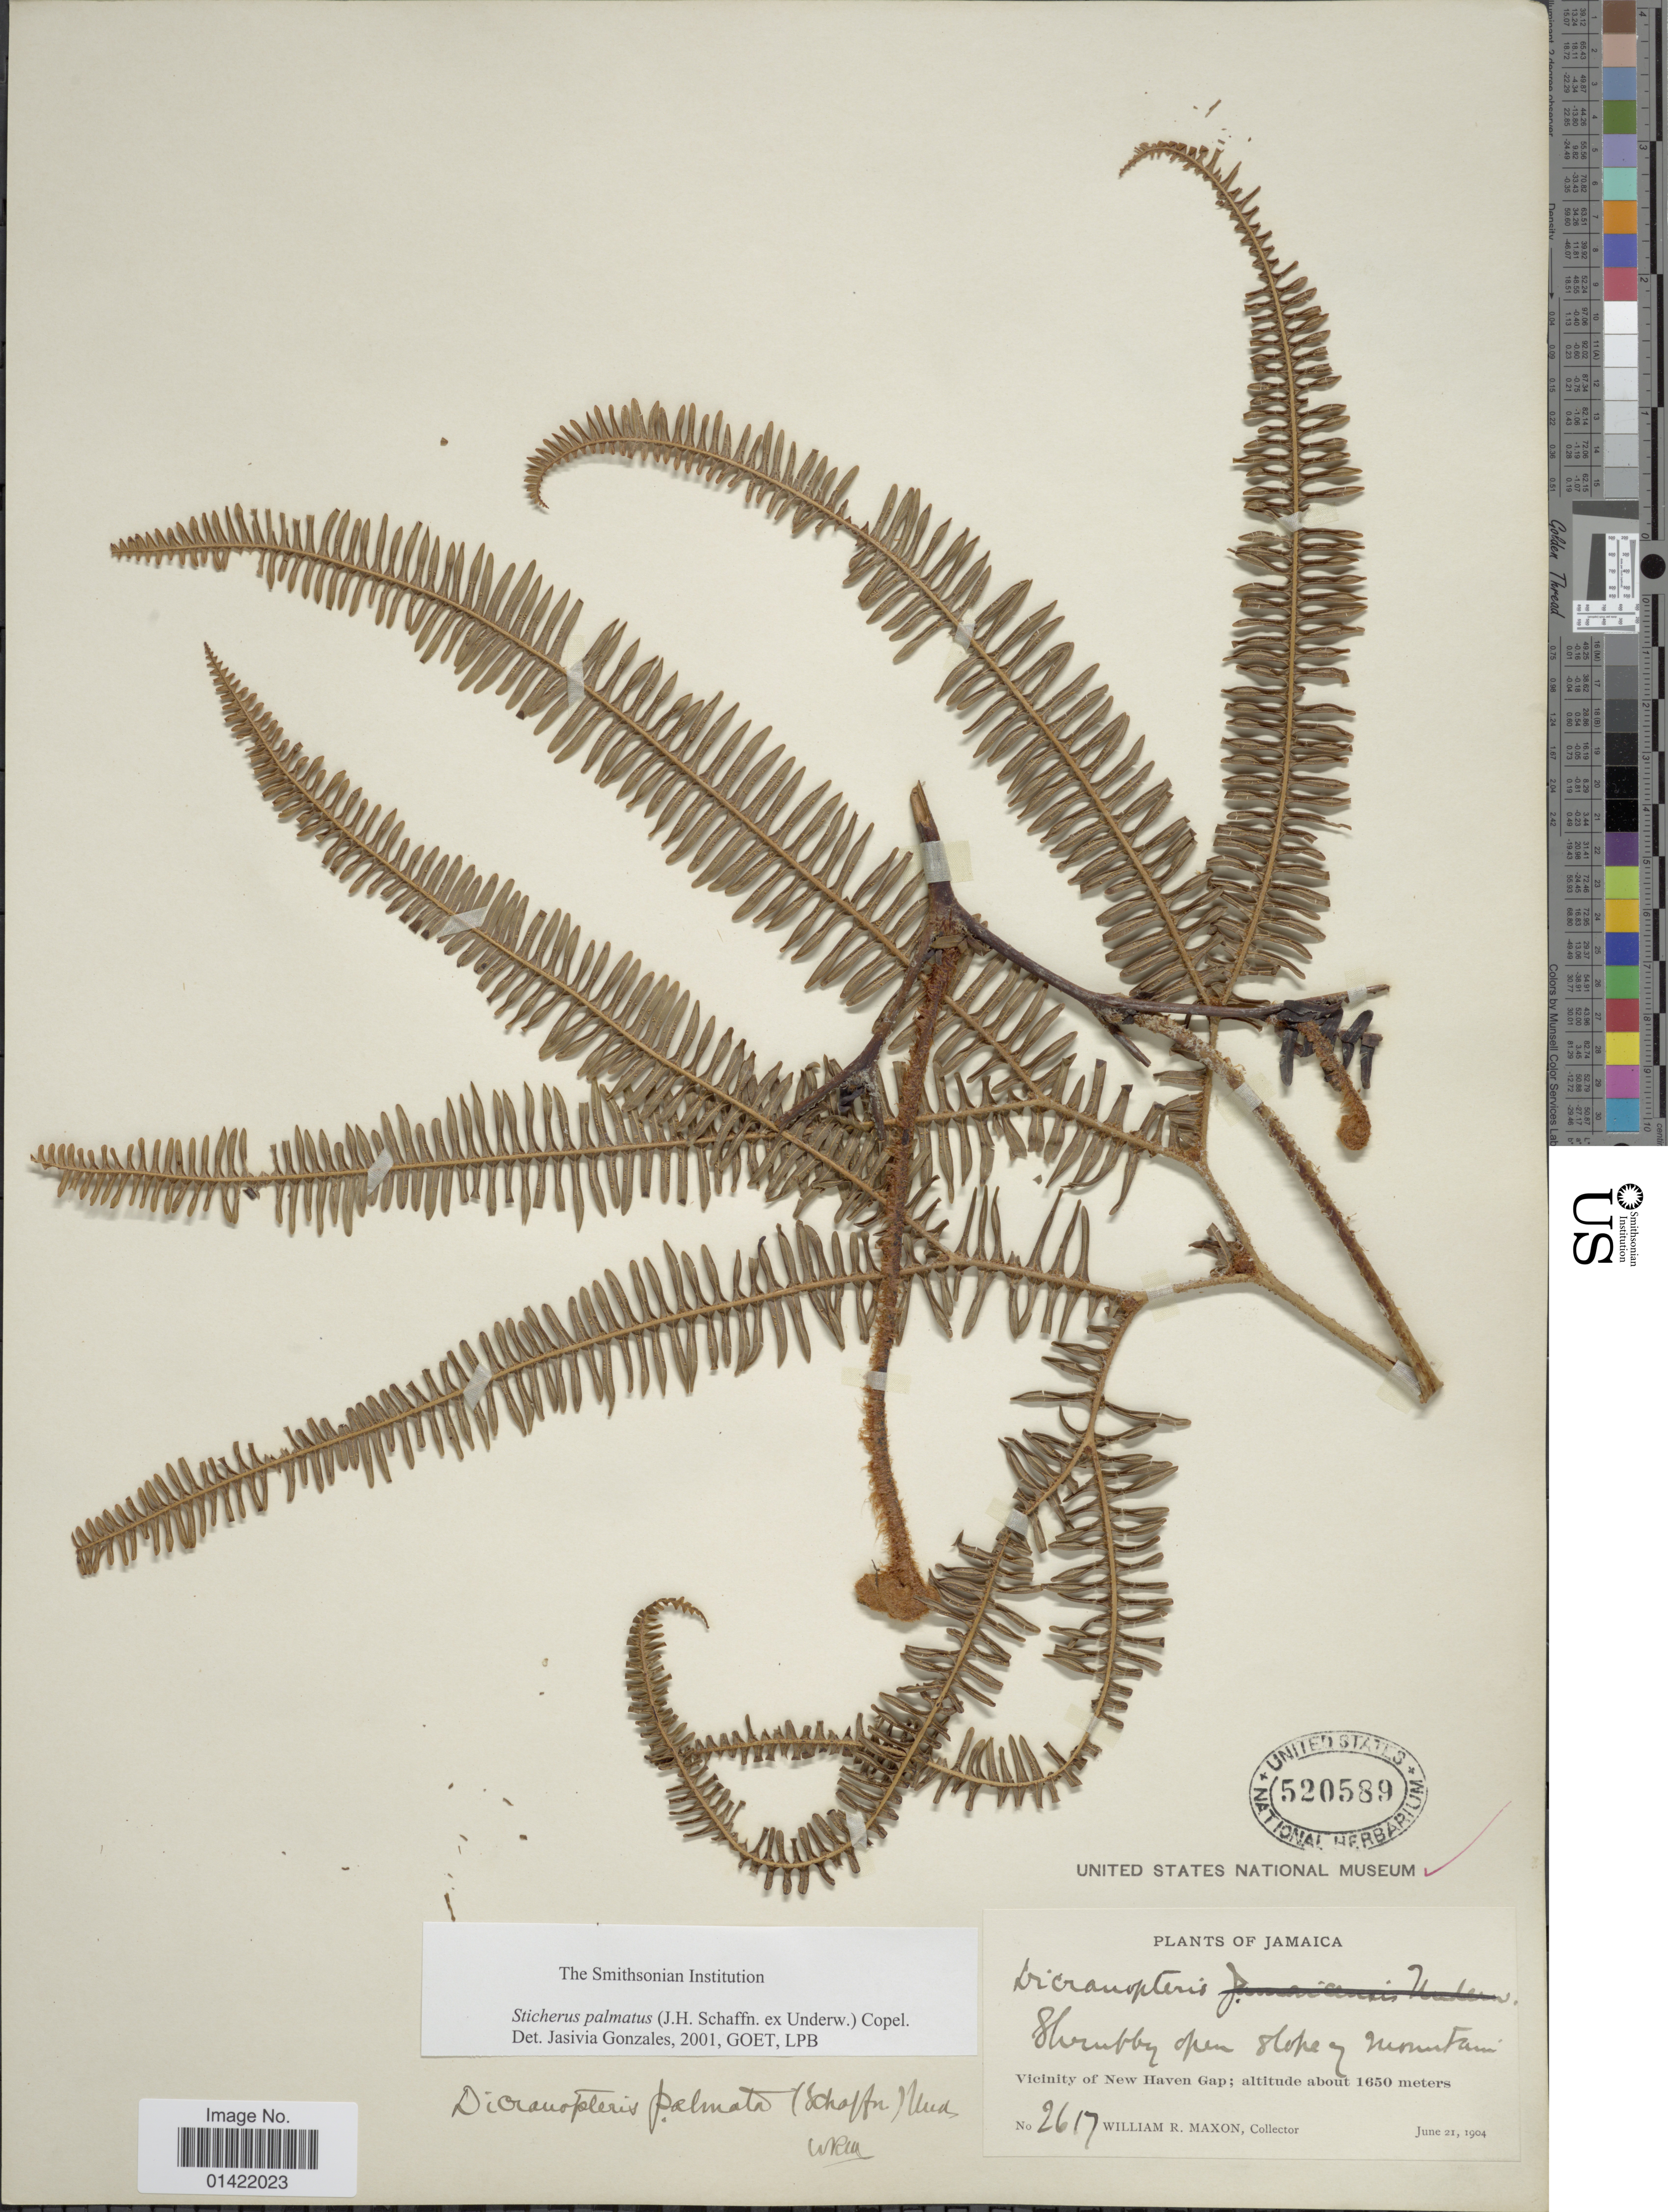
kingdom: Plantae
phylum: Tracheophyta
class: Polypodiopsida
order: Gleicheniales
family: Gleicheniaceae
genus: Sticherus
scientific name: Sticherus furcatus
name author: (L.) Ching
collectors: W. R. Maxon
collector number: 2617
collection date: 1904-06-21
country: Jamaica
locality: Vicinity of New Haven Gap. Shrubby open slope of mountain.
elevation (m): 1650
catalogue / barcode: US 520589